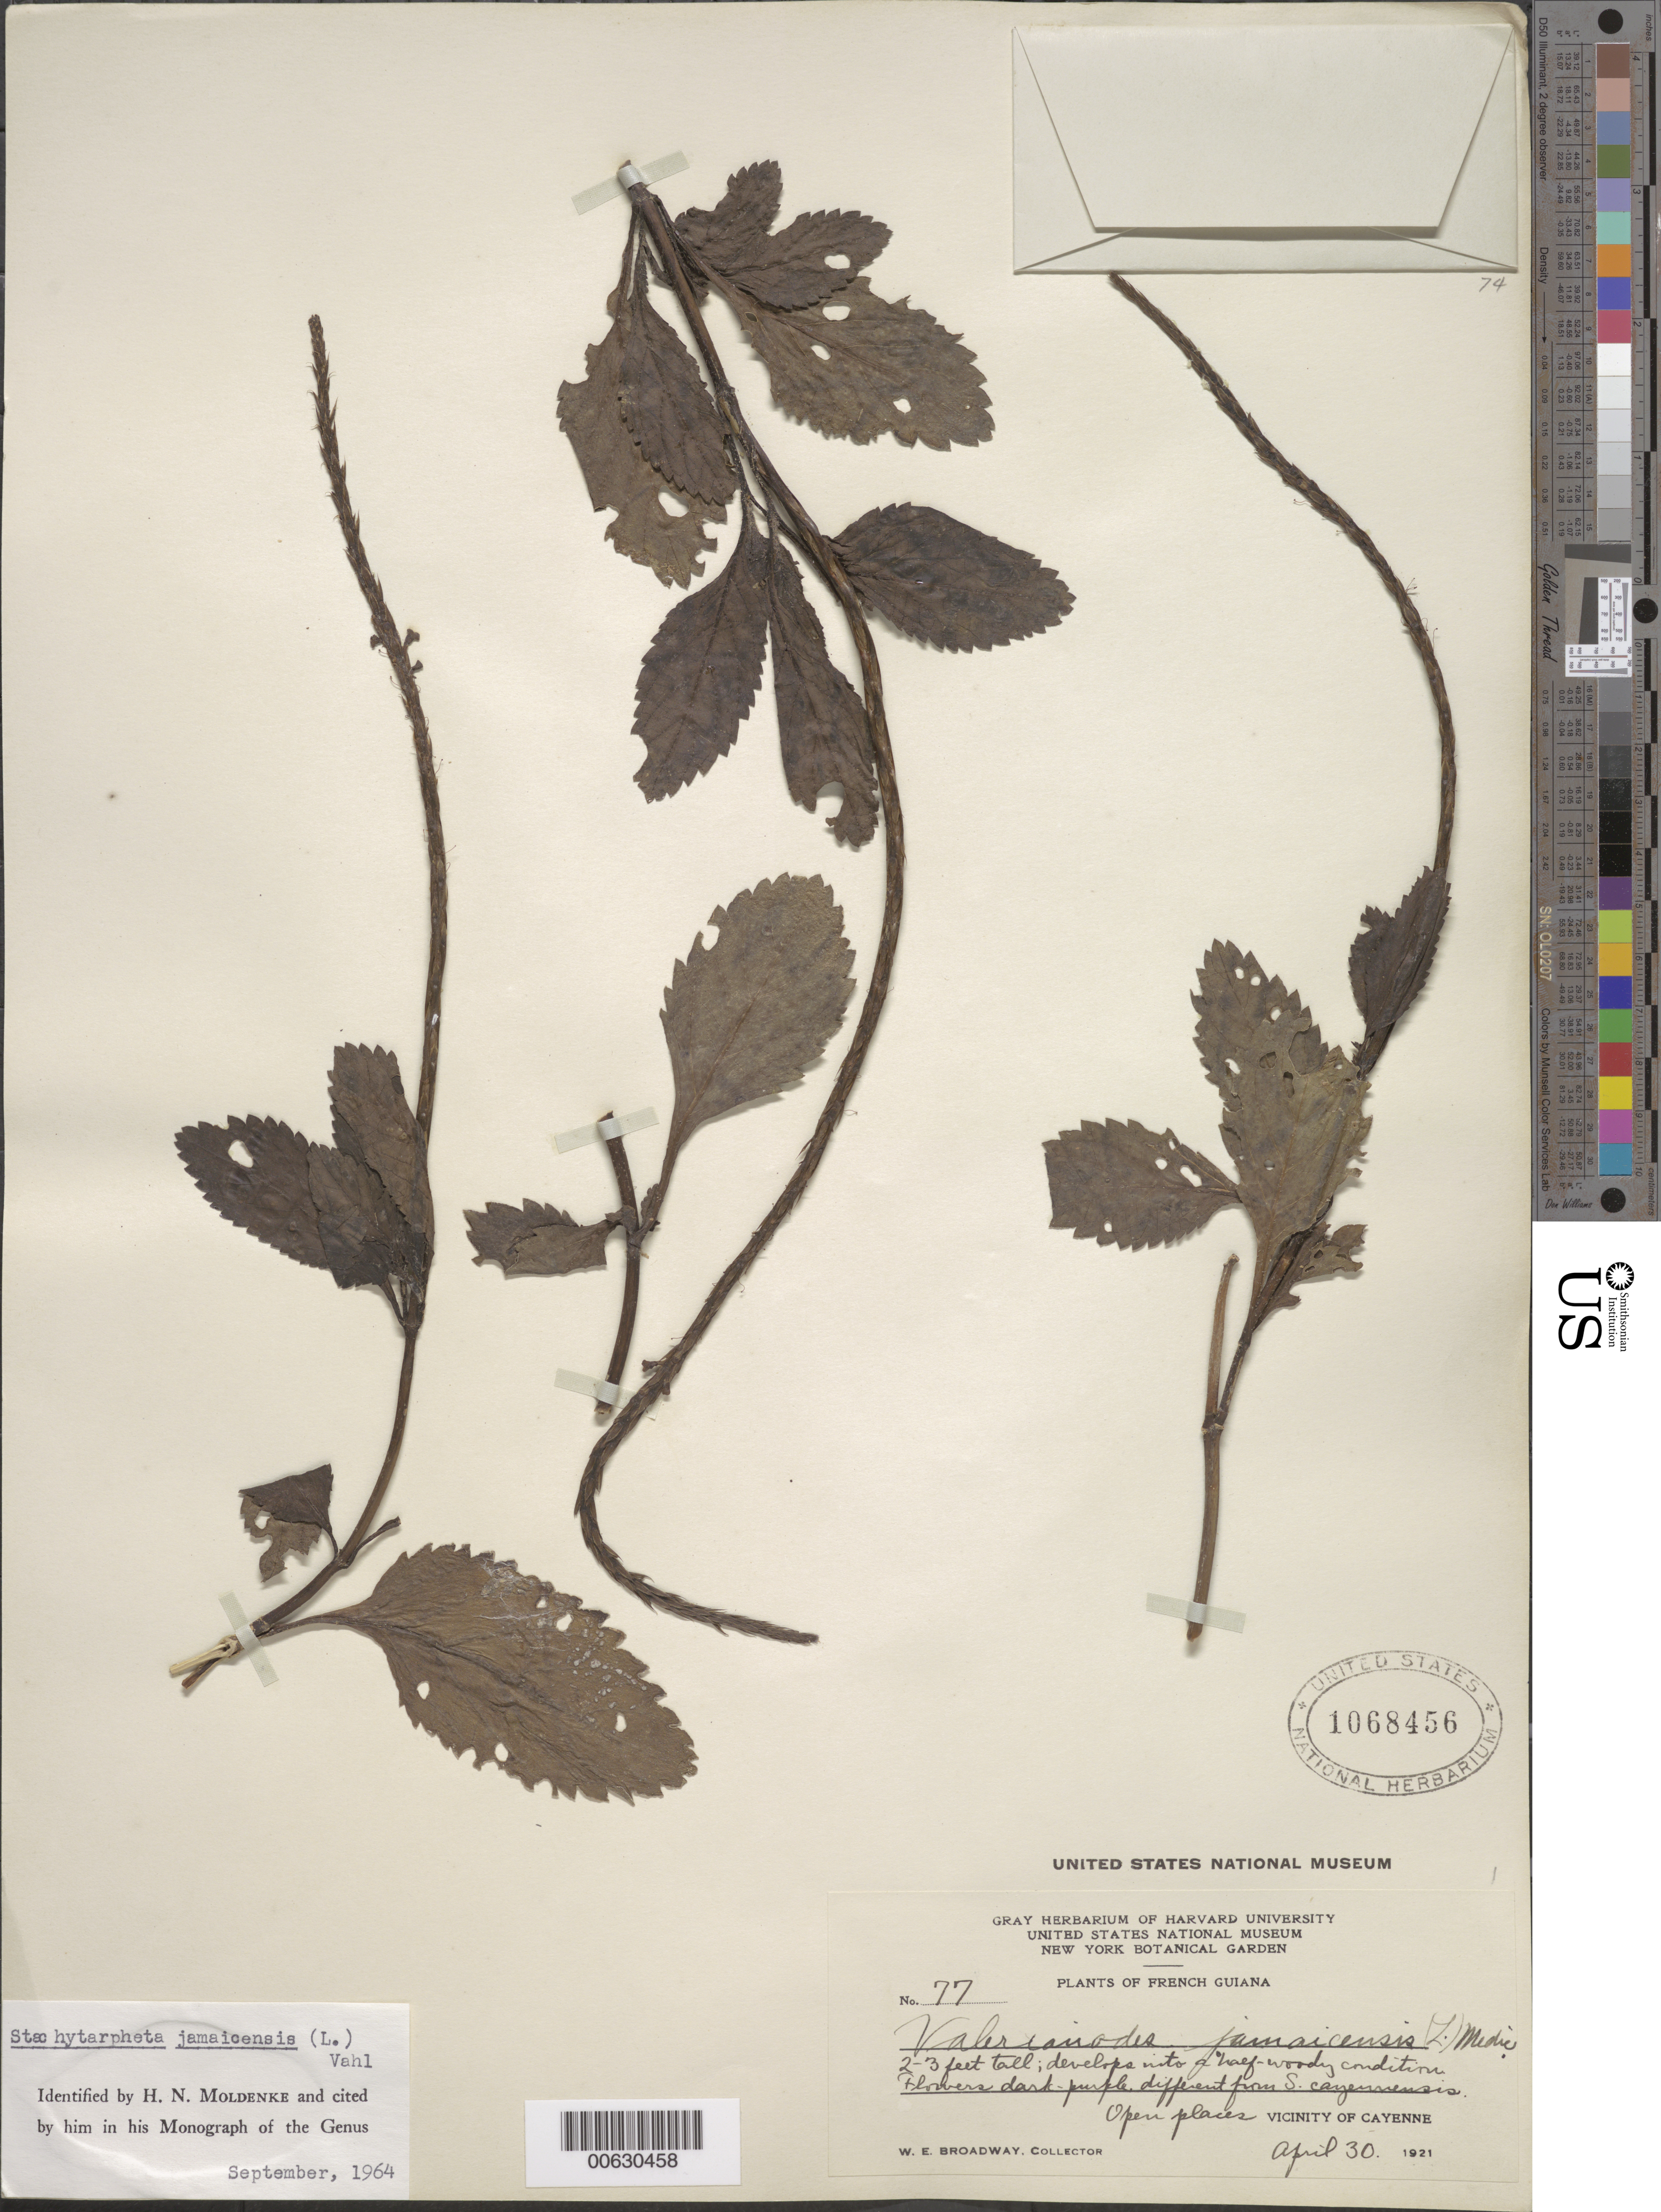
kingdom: Plantae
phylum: Tracheophyta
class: Magnoliopsida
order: Lamiales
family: Verbenaceae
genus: Stachytarpheta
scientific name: Stachytarpheta jamaicensis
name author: (L.) Vahl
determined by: Moldenke, H. N.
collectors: W. E. Broadway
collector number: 77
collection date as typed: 30-Apr-21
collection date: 1921-04-30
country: French Guiana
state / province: Cayenne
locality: Cayenne, vic.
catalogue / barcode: US 1068456